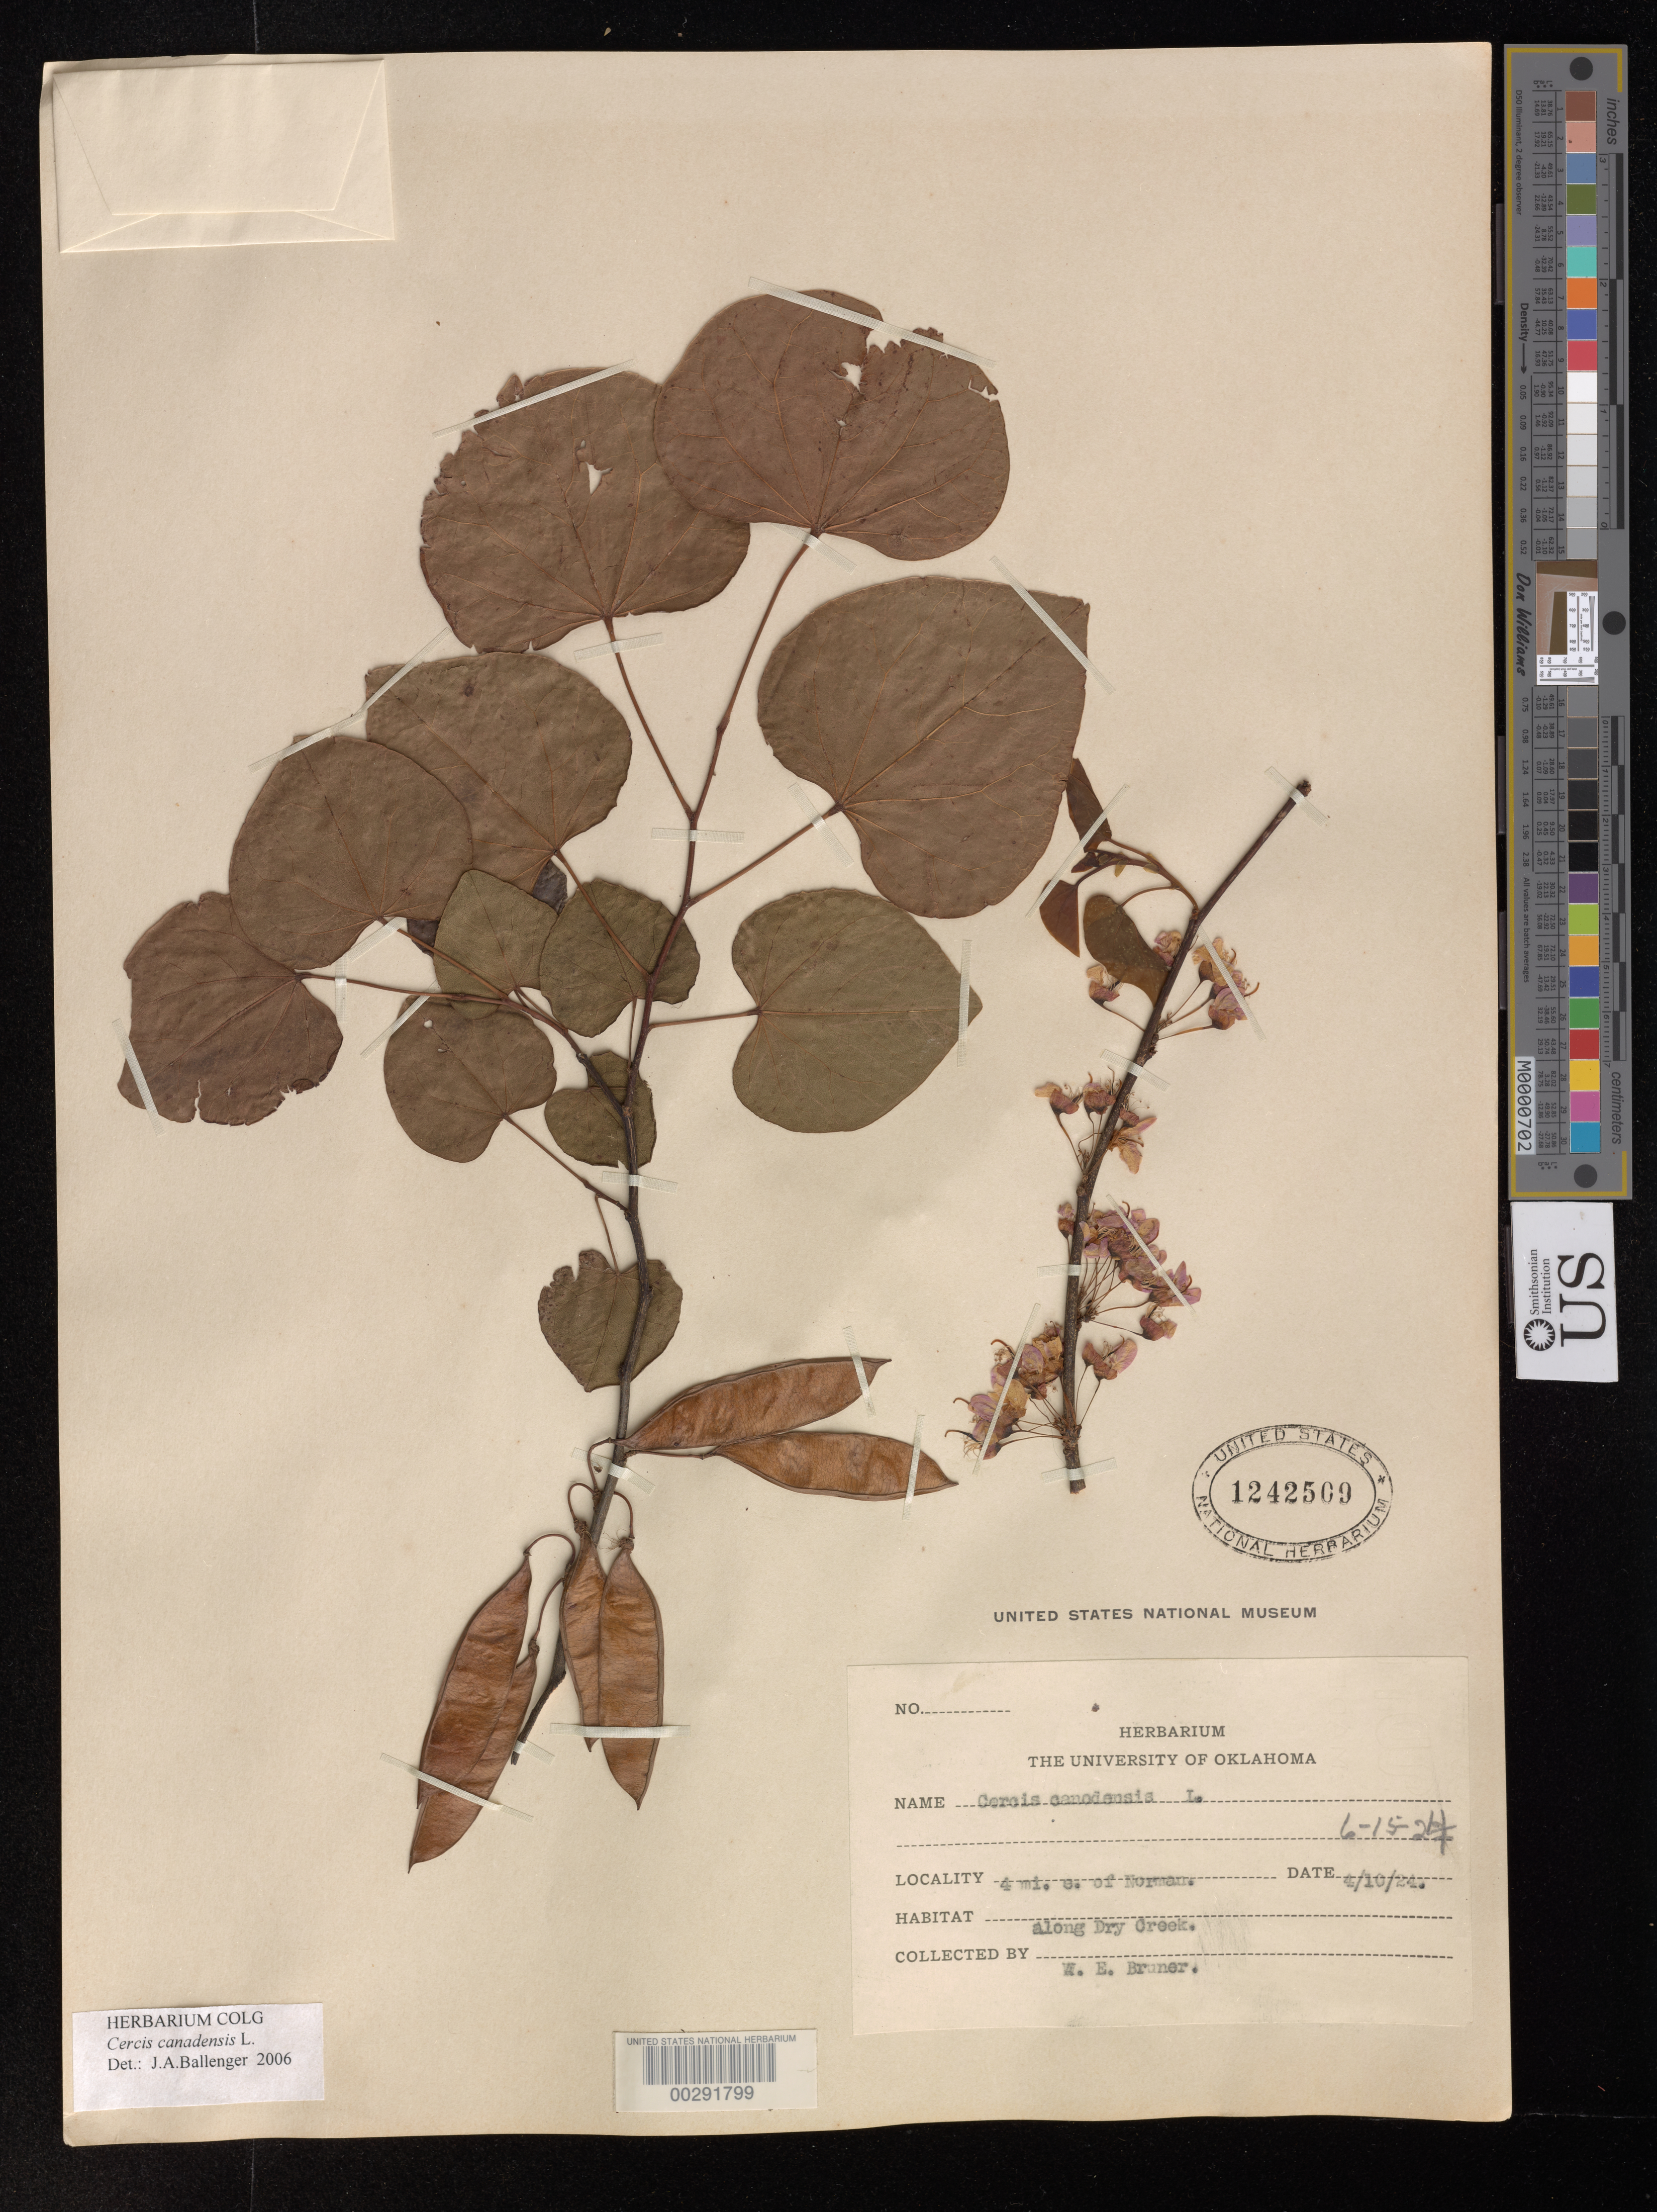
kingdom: Plantae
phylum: Tracheophyta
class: Magnoliopsida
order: Fabales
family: Fabaceae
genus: Cercis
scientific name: Cercis canadensis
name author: L.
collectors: W. Bruner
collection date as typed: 10 Apr 1924 or 15 Jun 1924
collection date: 1924-04-10 or 1924-06-15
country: United States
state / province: Oklahoma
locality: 4 mi e of norman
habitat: Along dry creek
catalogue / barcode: US 1242509